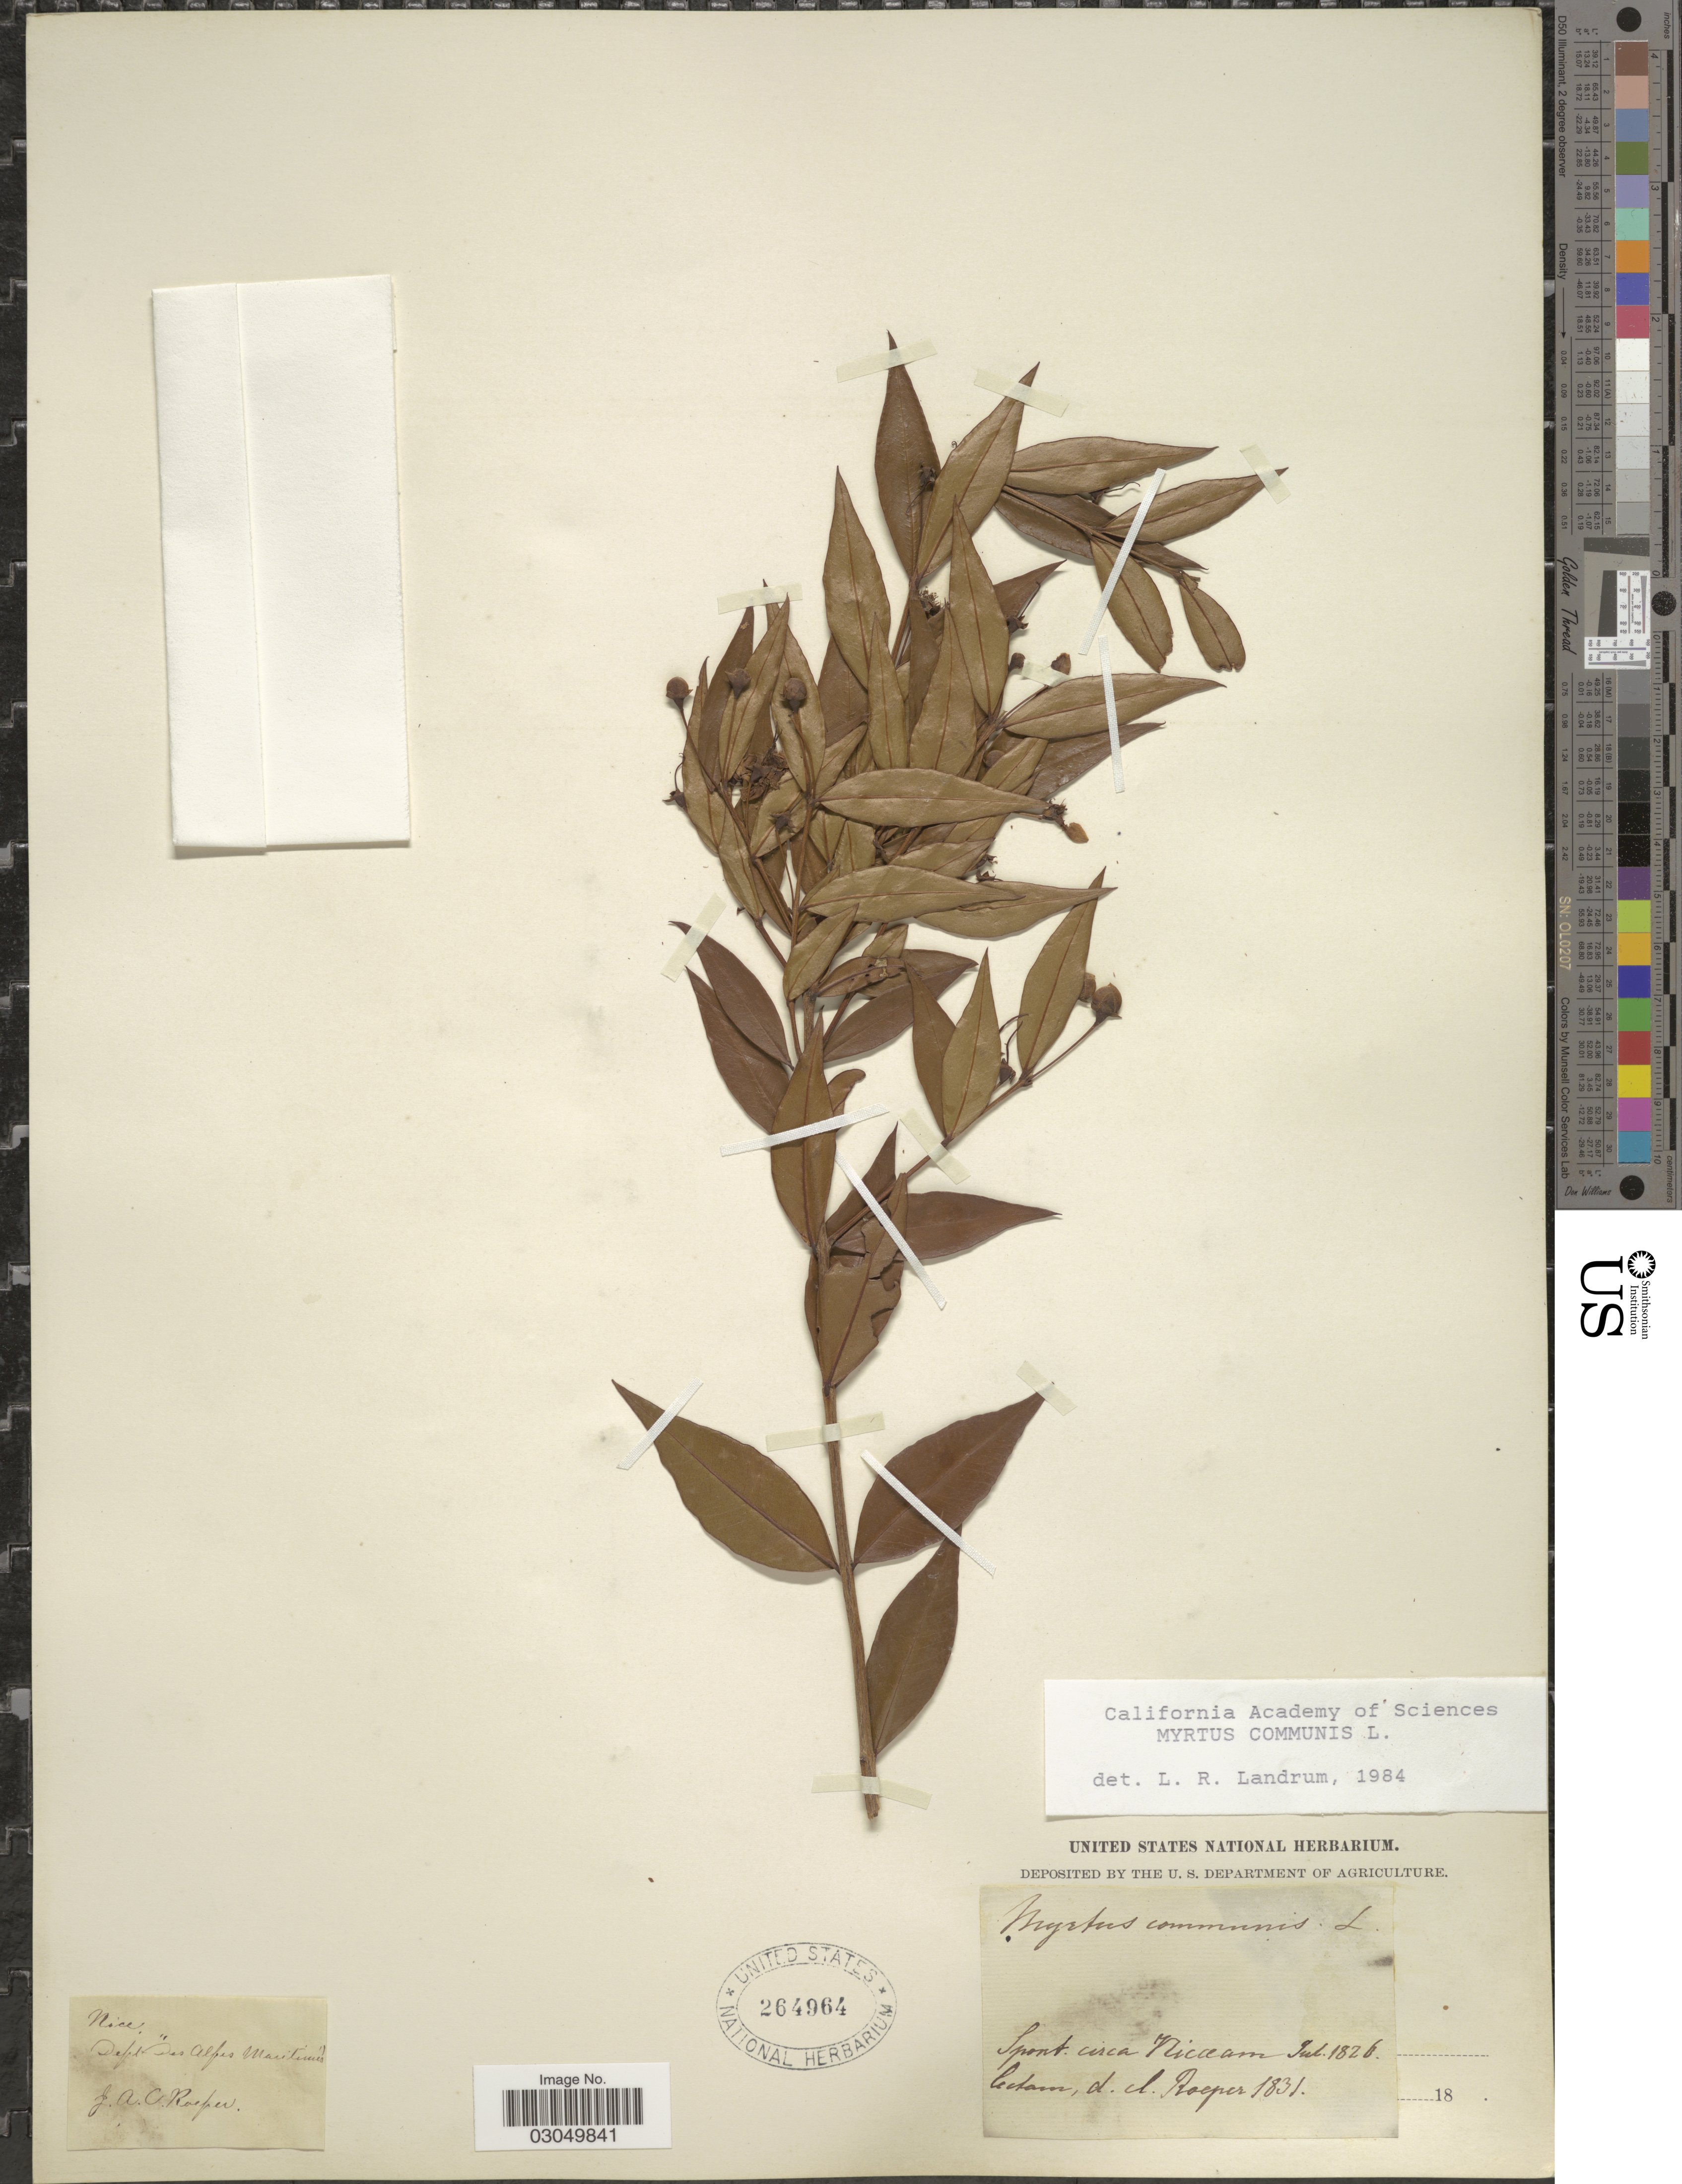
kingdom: Plantae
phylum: Tracheophyta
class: Magnoliopsida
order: Myrtales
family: Myrtaceae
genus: Myrtus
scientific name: Myrtus communis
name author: L.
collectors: J. Roeper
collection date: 1831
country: France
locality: Nice. Dept. des Alpes Maritimes. Spont. [interpreted] circa Nicceam.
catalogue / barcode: US 264964